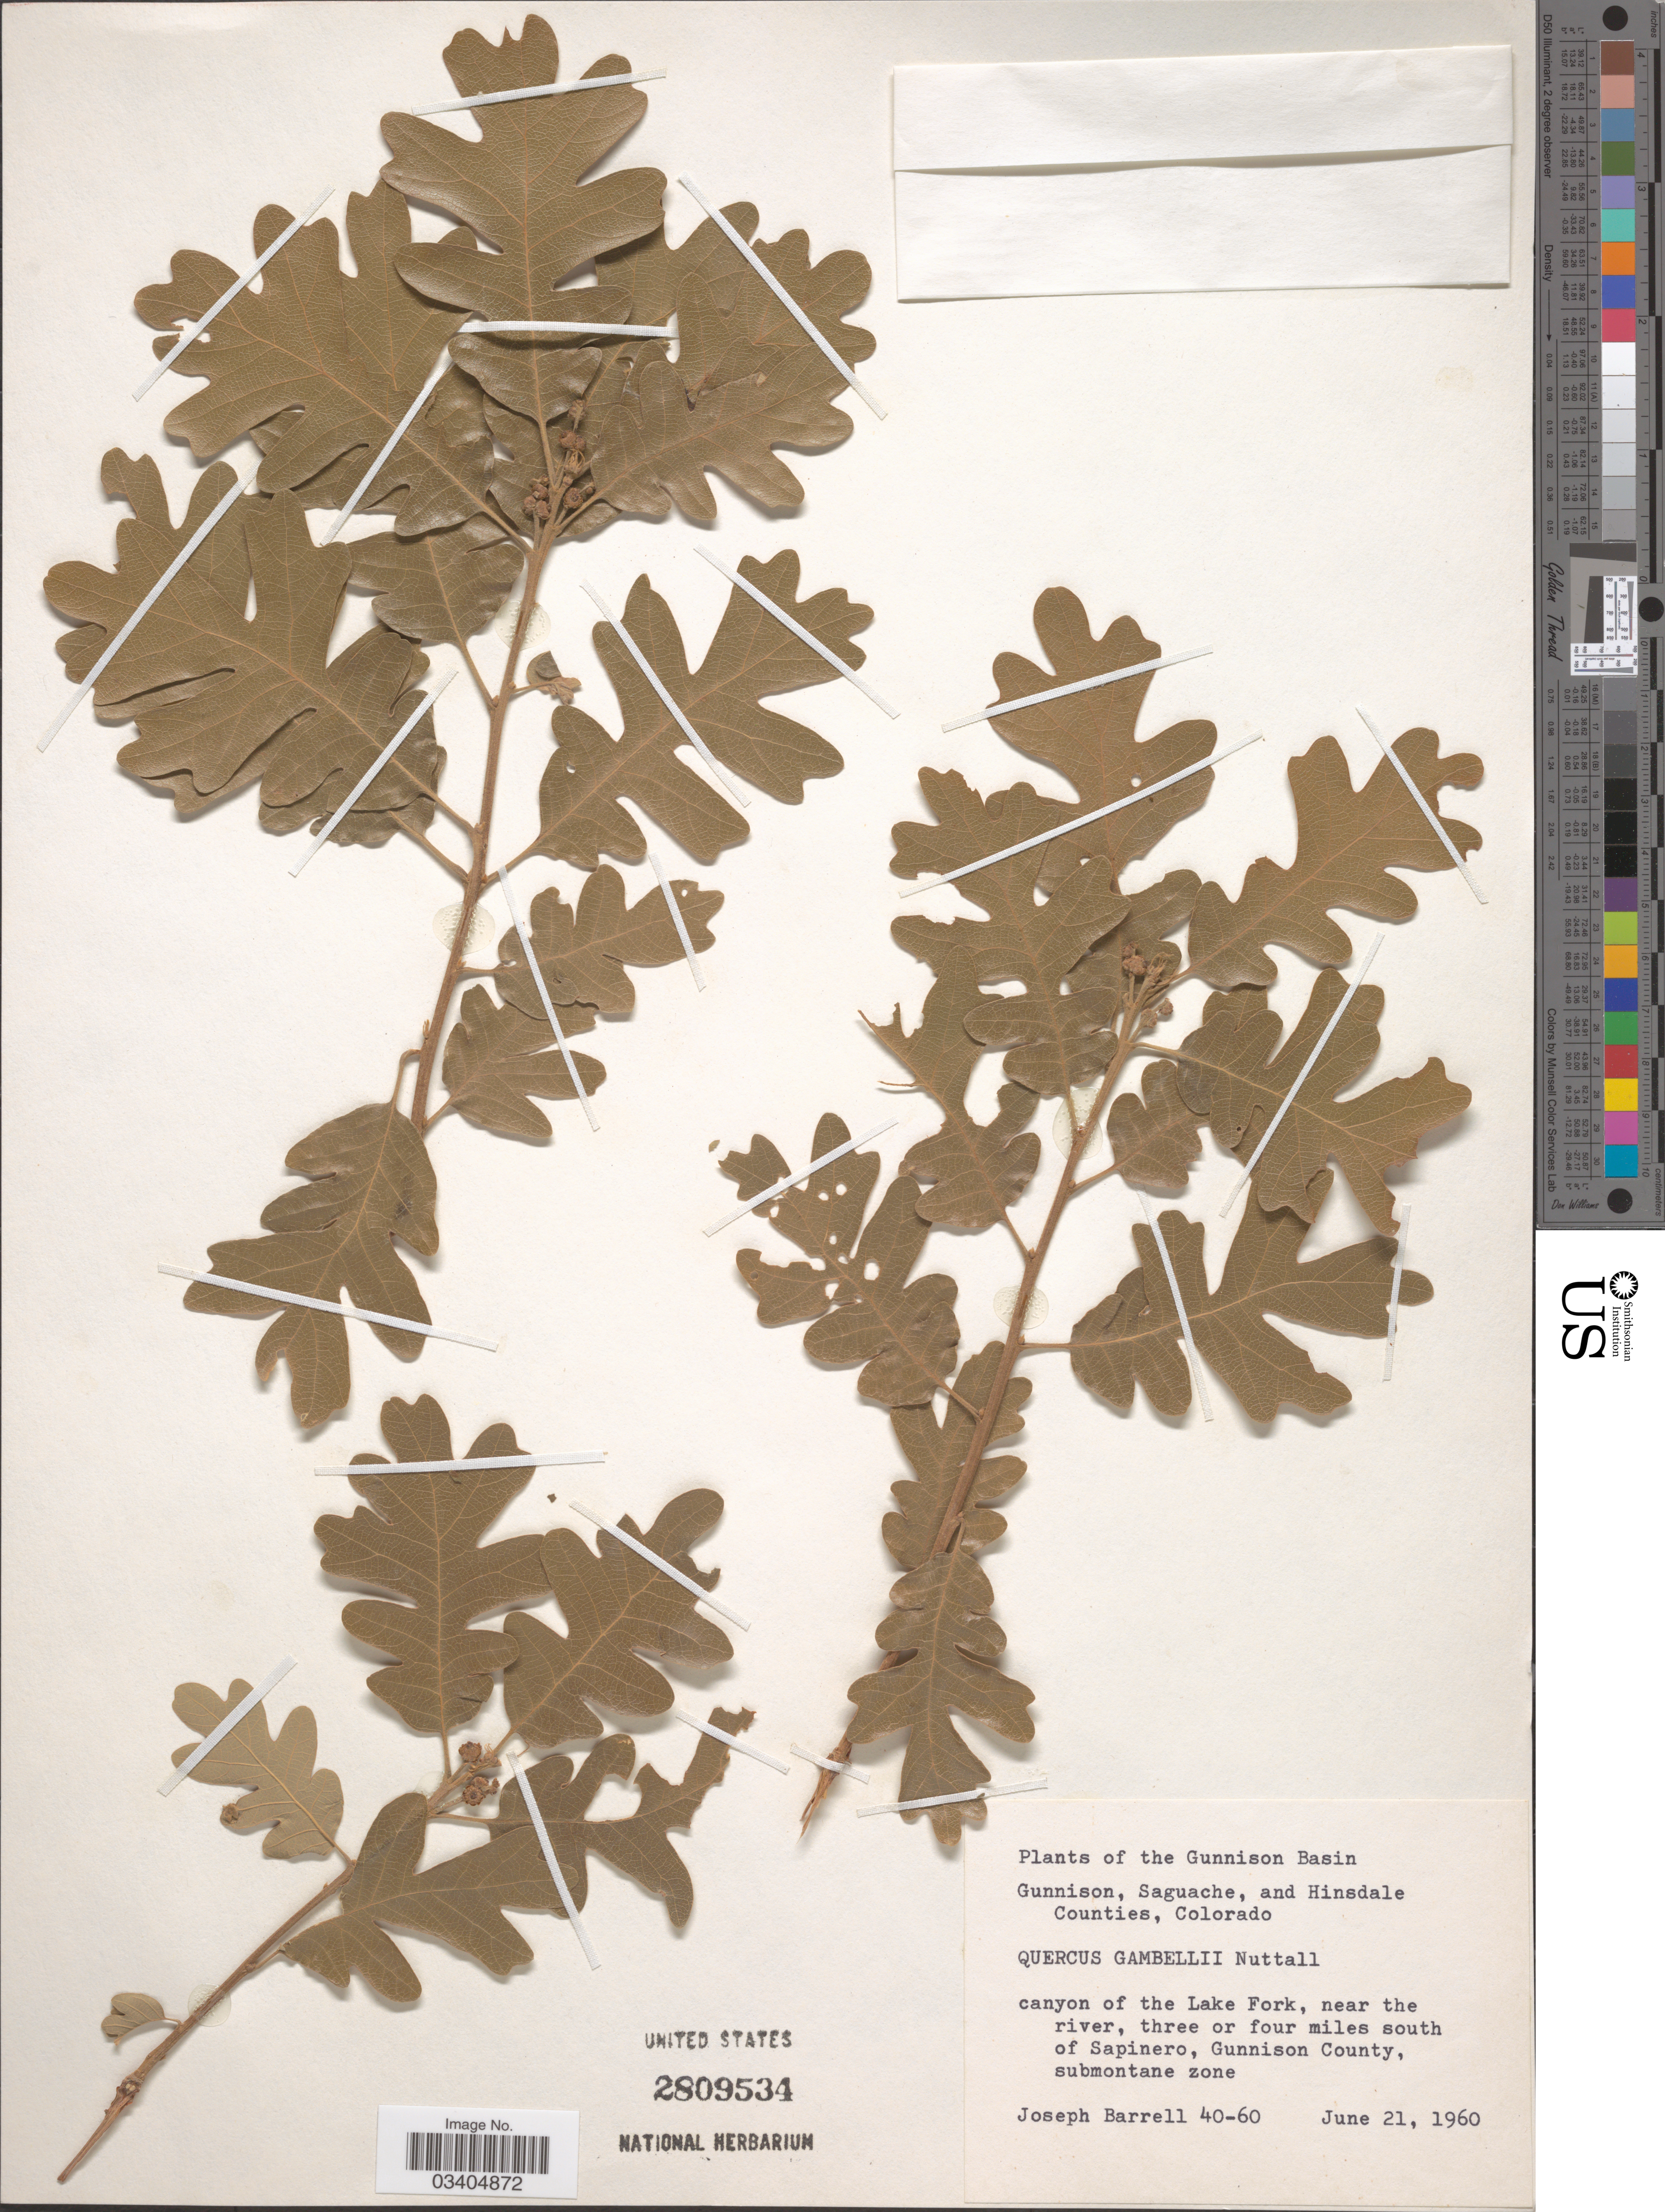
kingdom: Plantae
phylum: Tracheophyta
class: Magnoliopsida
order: Fagales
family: Fagaceae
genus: Quercus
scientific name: Quercus gambelii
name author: Nutt.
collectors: J. Barrell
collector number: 40-60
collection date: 1960-06-21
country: United States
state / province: Colorado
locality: The Gunnison Basin. Canyon of the Lake Fork, near the river, three or four miles south of Sapinero, Gunnison County, submontane zone.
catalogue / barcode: US 2809534